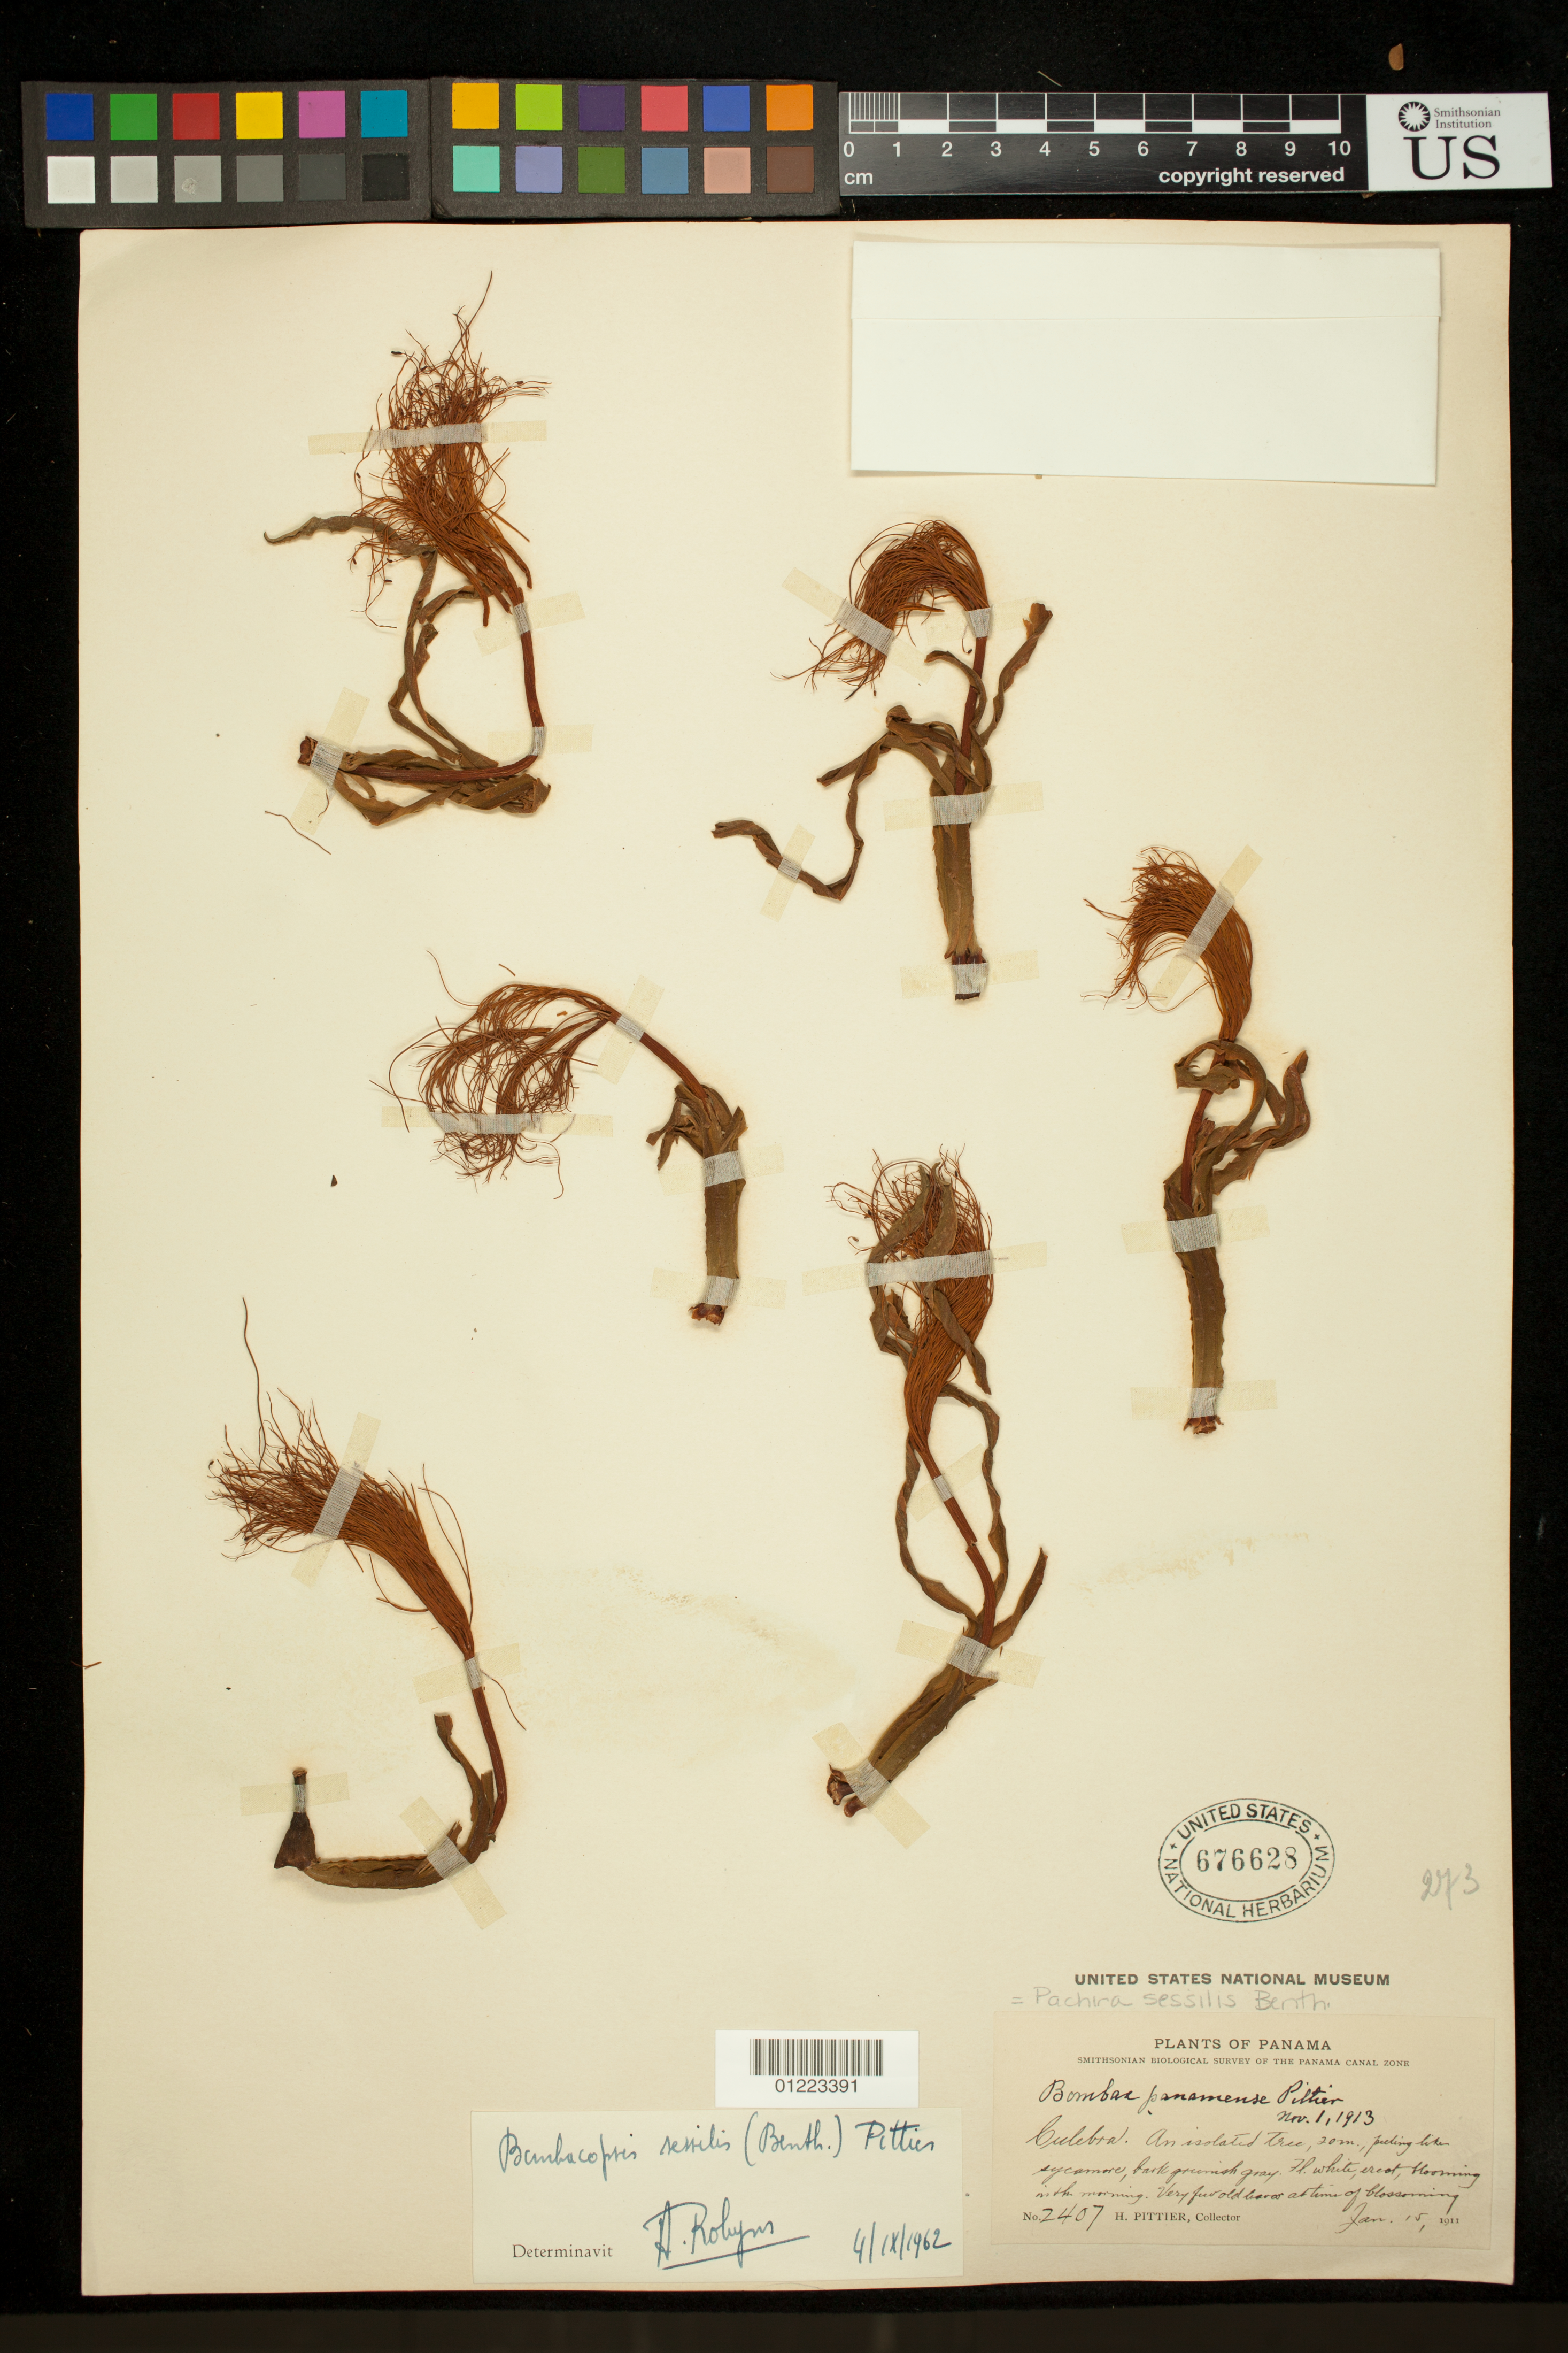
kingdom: Plantae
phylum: Tracheophyta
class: Magnoliopsida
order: Malvales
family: Malvaceae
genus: Pachira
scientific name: Pachira sessilis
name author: Benth.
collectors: H. F. Pittier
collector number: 2407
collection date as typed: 1/15/1911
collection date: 1911-01-15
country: Panama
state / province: Panamá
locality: Culebra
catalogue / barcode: US 676628